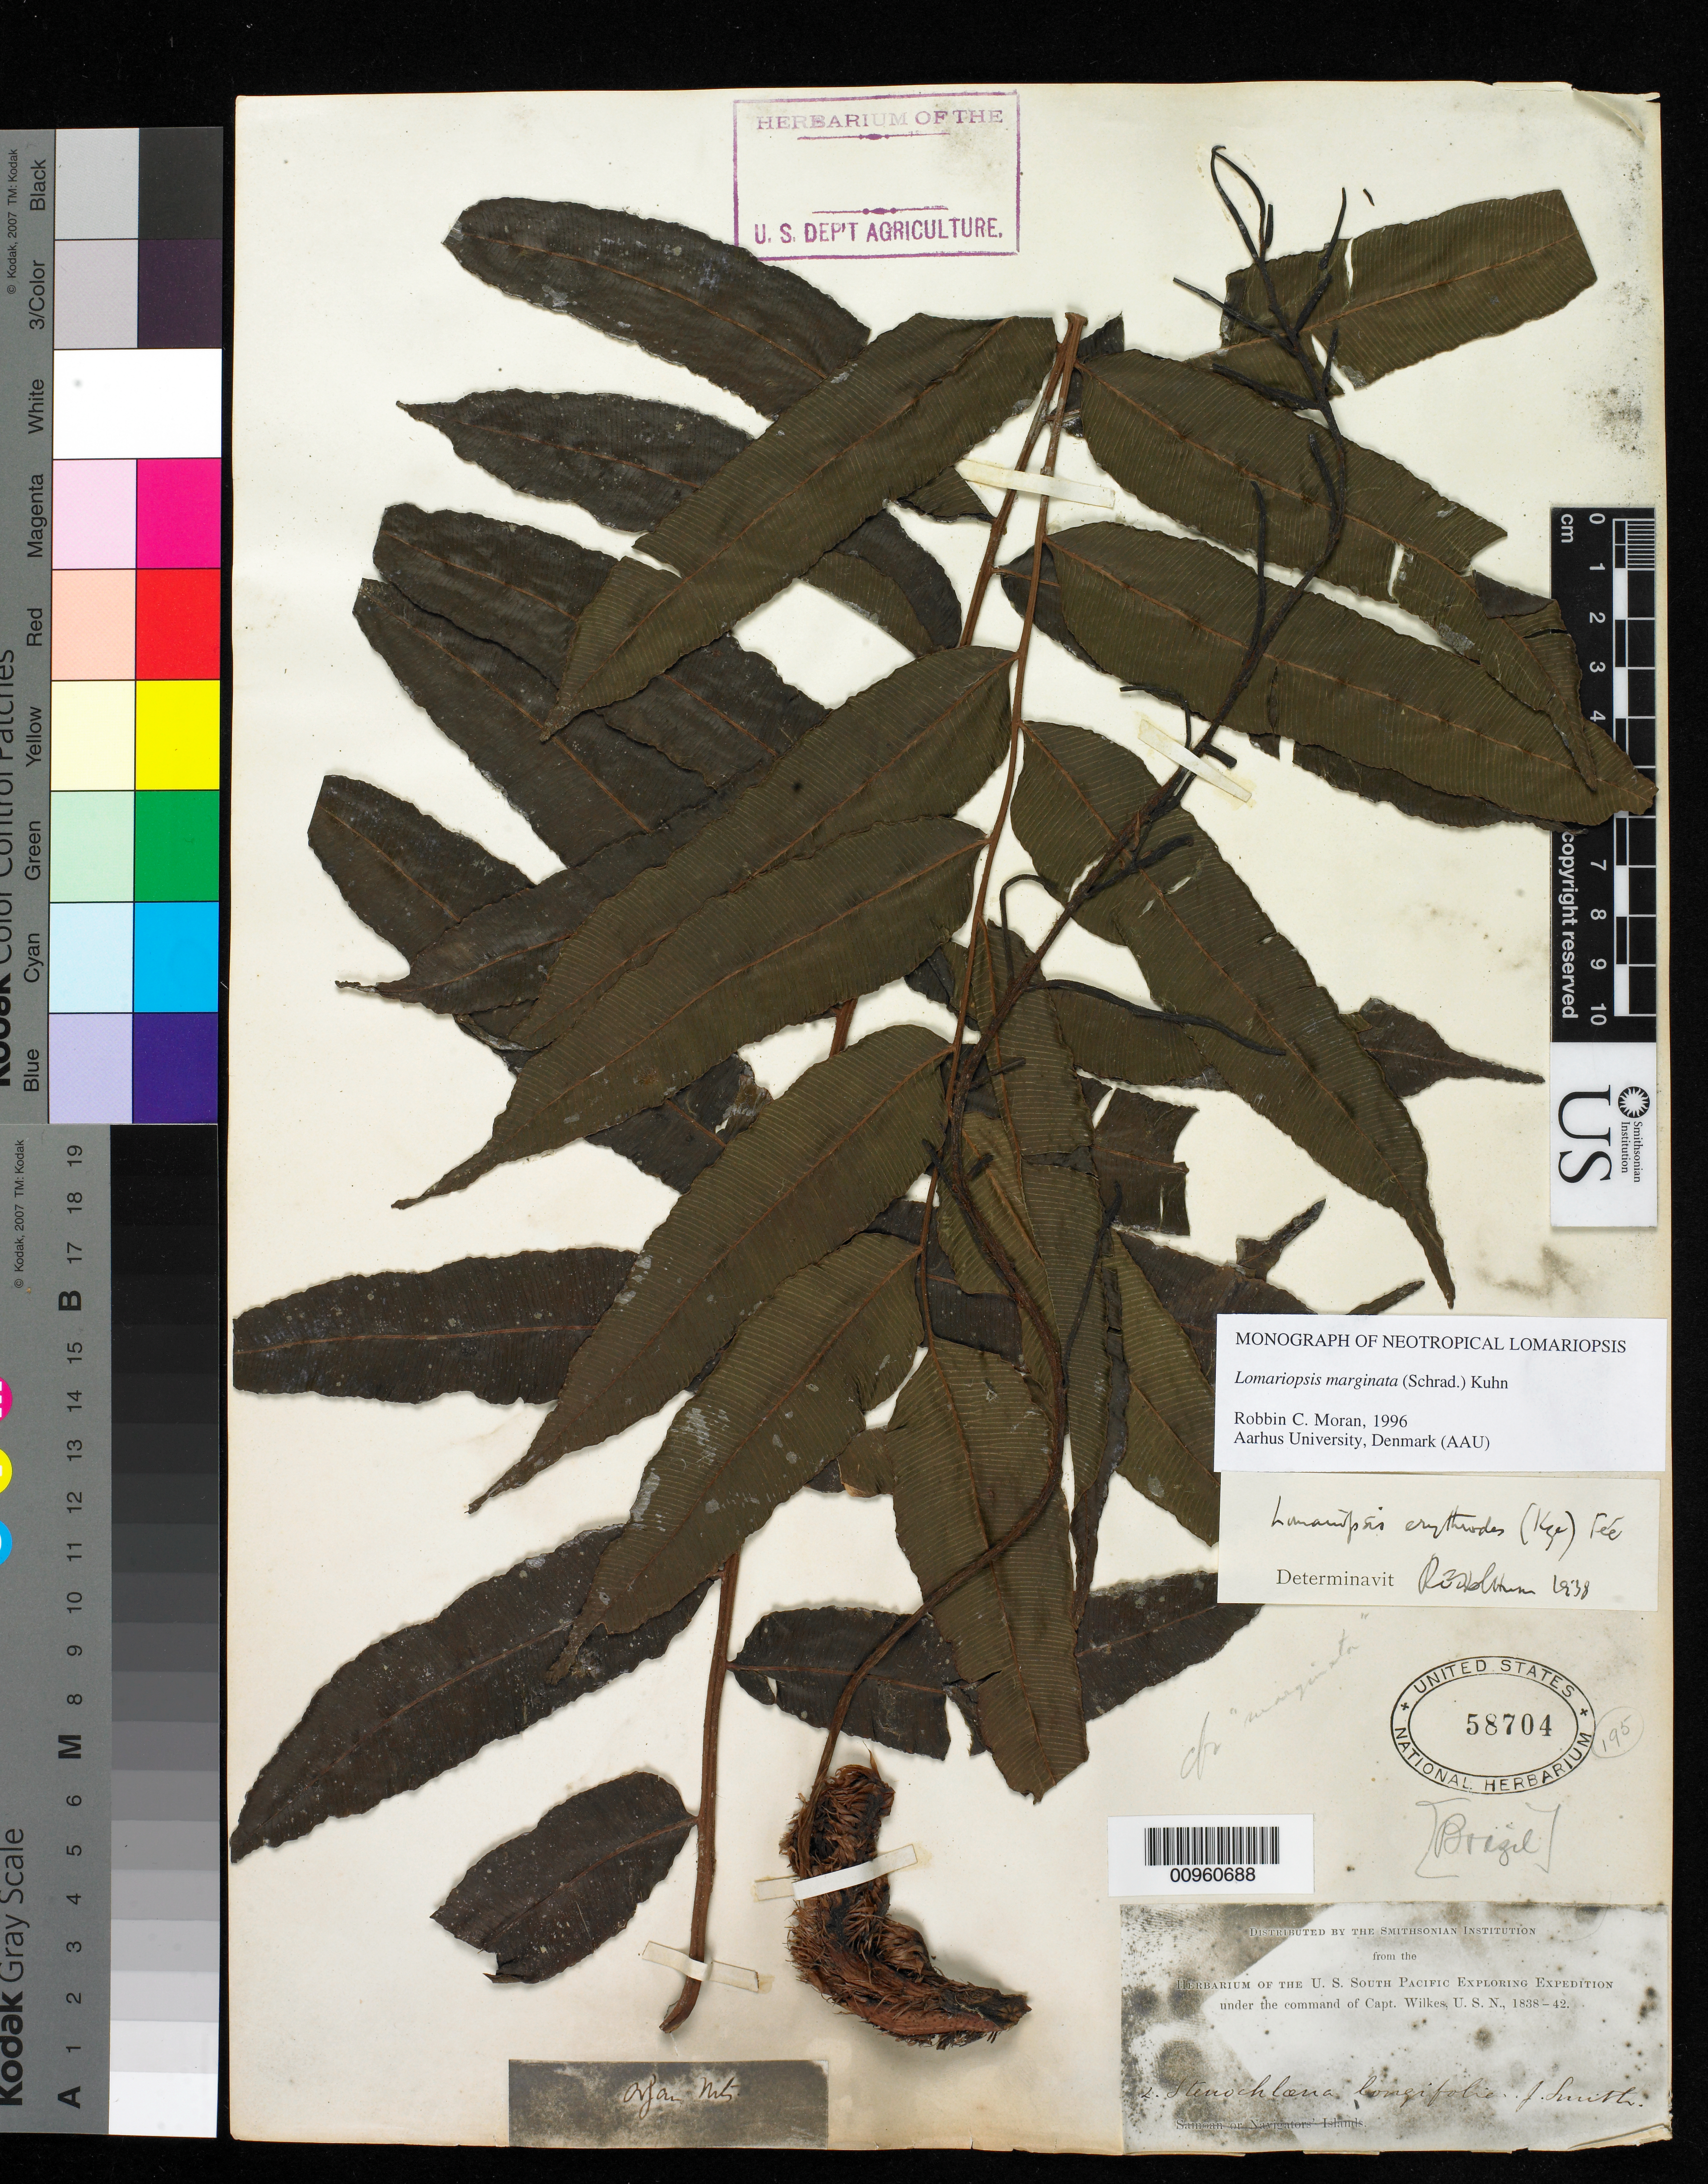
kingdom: Plantae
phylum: Tracheophyta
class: Polypodiopsida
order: Polypodiales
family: Lomariopsidaceae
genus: Lomariopsis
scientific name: Lomariopsis marginata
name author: Kuhn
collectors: Wilkes Explor. Exped.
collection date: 1838/1842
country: Brazil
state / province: Rio de Janeiro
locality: Organ Mountains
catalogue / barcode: US 58704